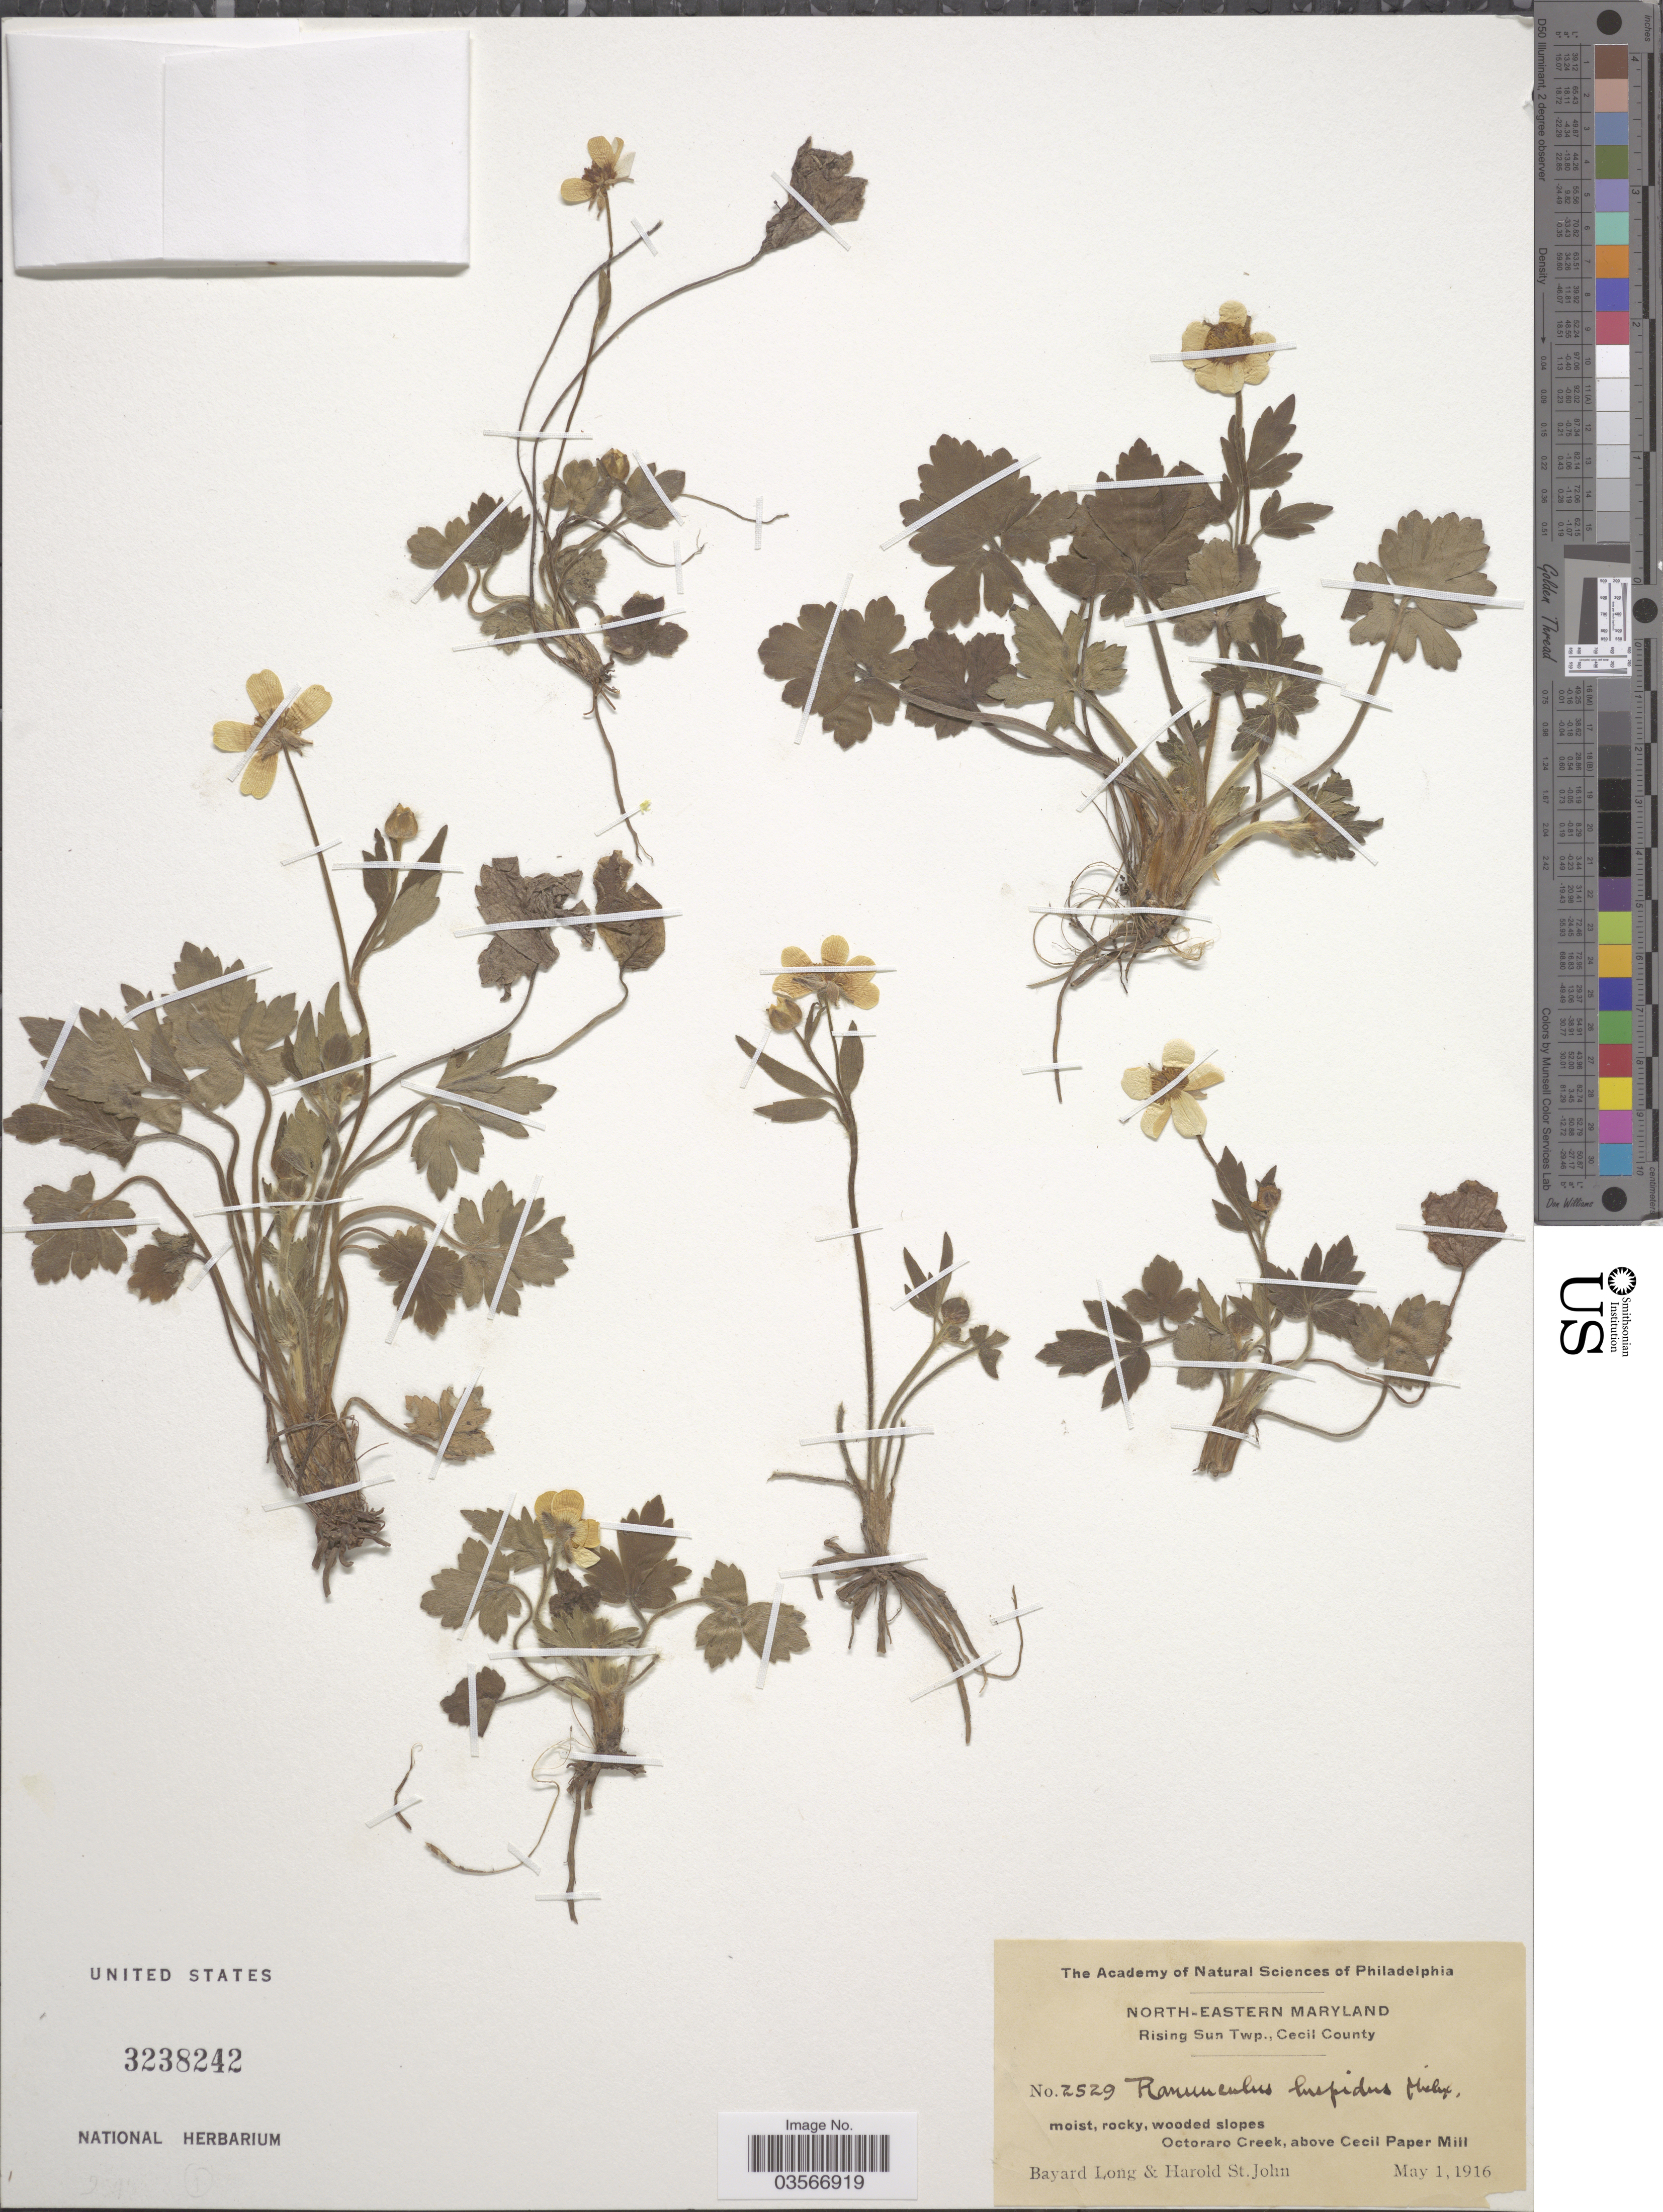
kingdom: Plantae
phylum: Tracheophyta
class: Magnoliopsida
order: Ranunculales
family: Ranunculaceae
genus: Ranunculus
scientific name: Ranunculus hispidus var. hispidus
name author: Michx.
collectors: B. Long & H. St. John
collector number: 2529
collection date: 1916-05-01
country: United States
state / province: Maryland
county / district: Cecil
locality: North-Eastern Maryland. Rising Sun Twp., Cecil County. Octoraro Creek, above Cecil Paper Mill.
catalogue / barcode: US 3238242